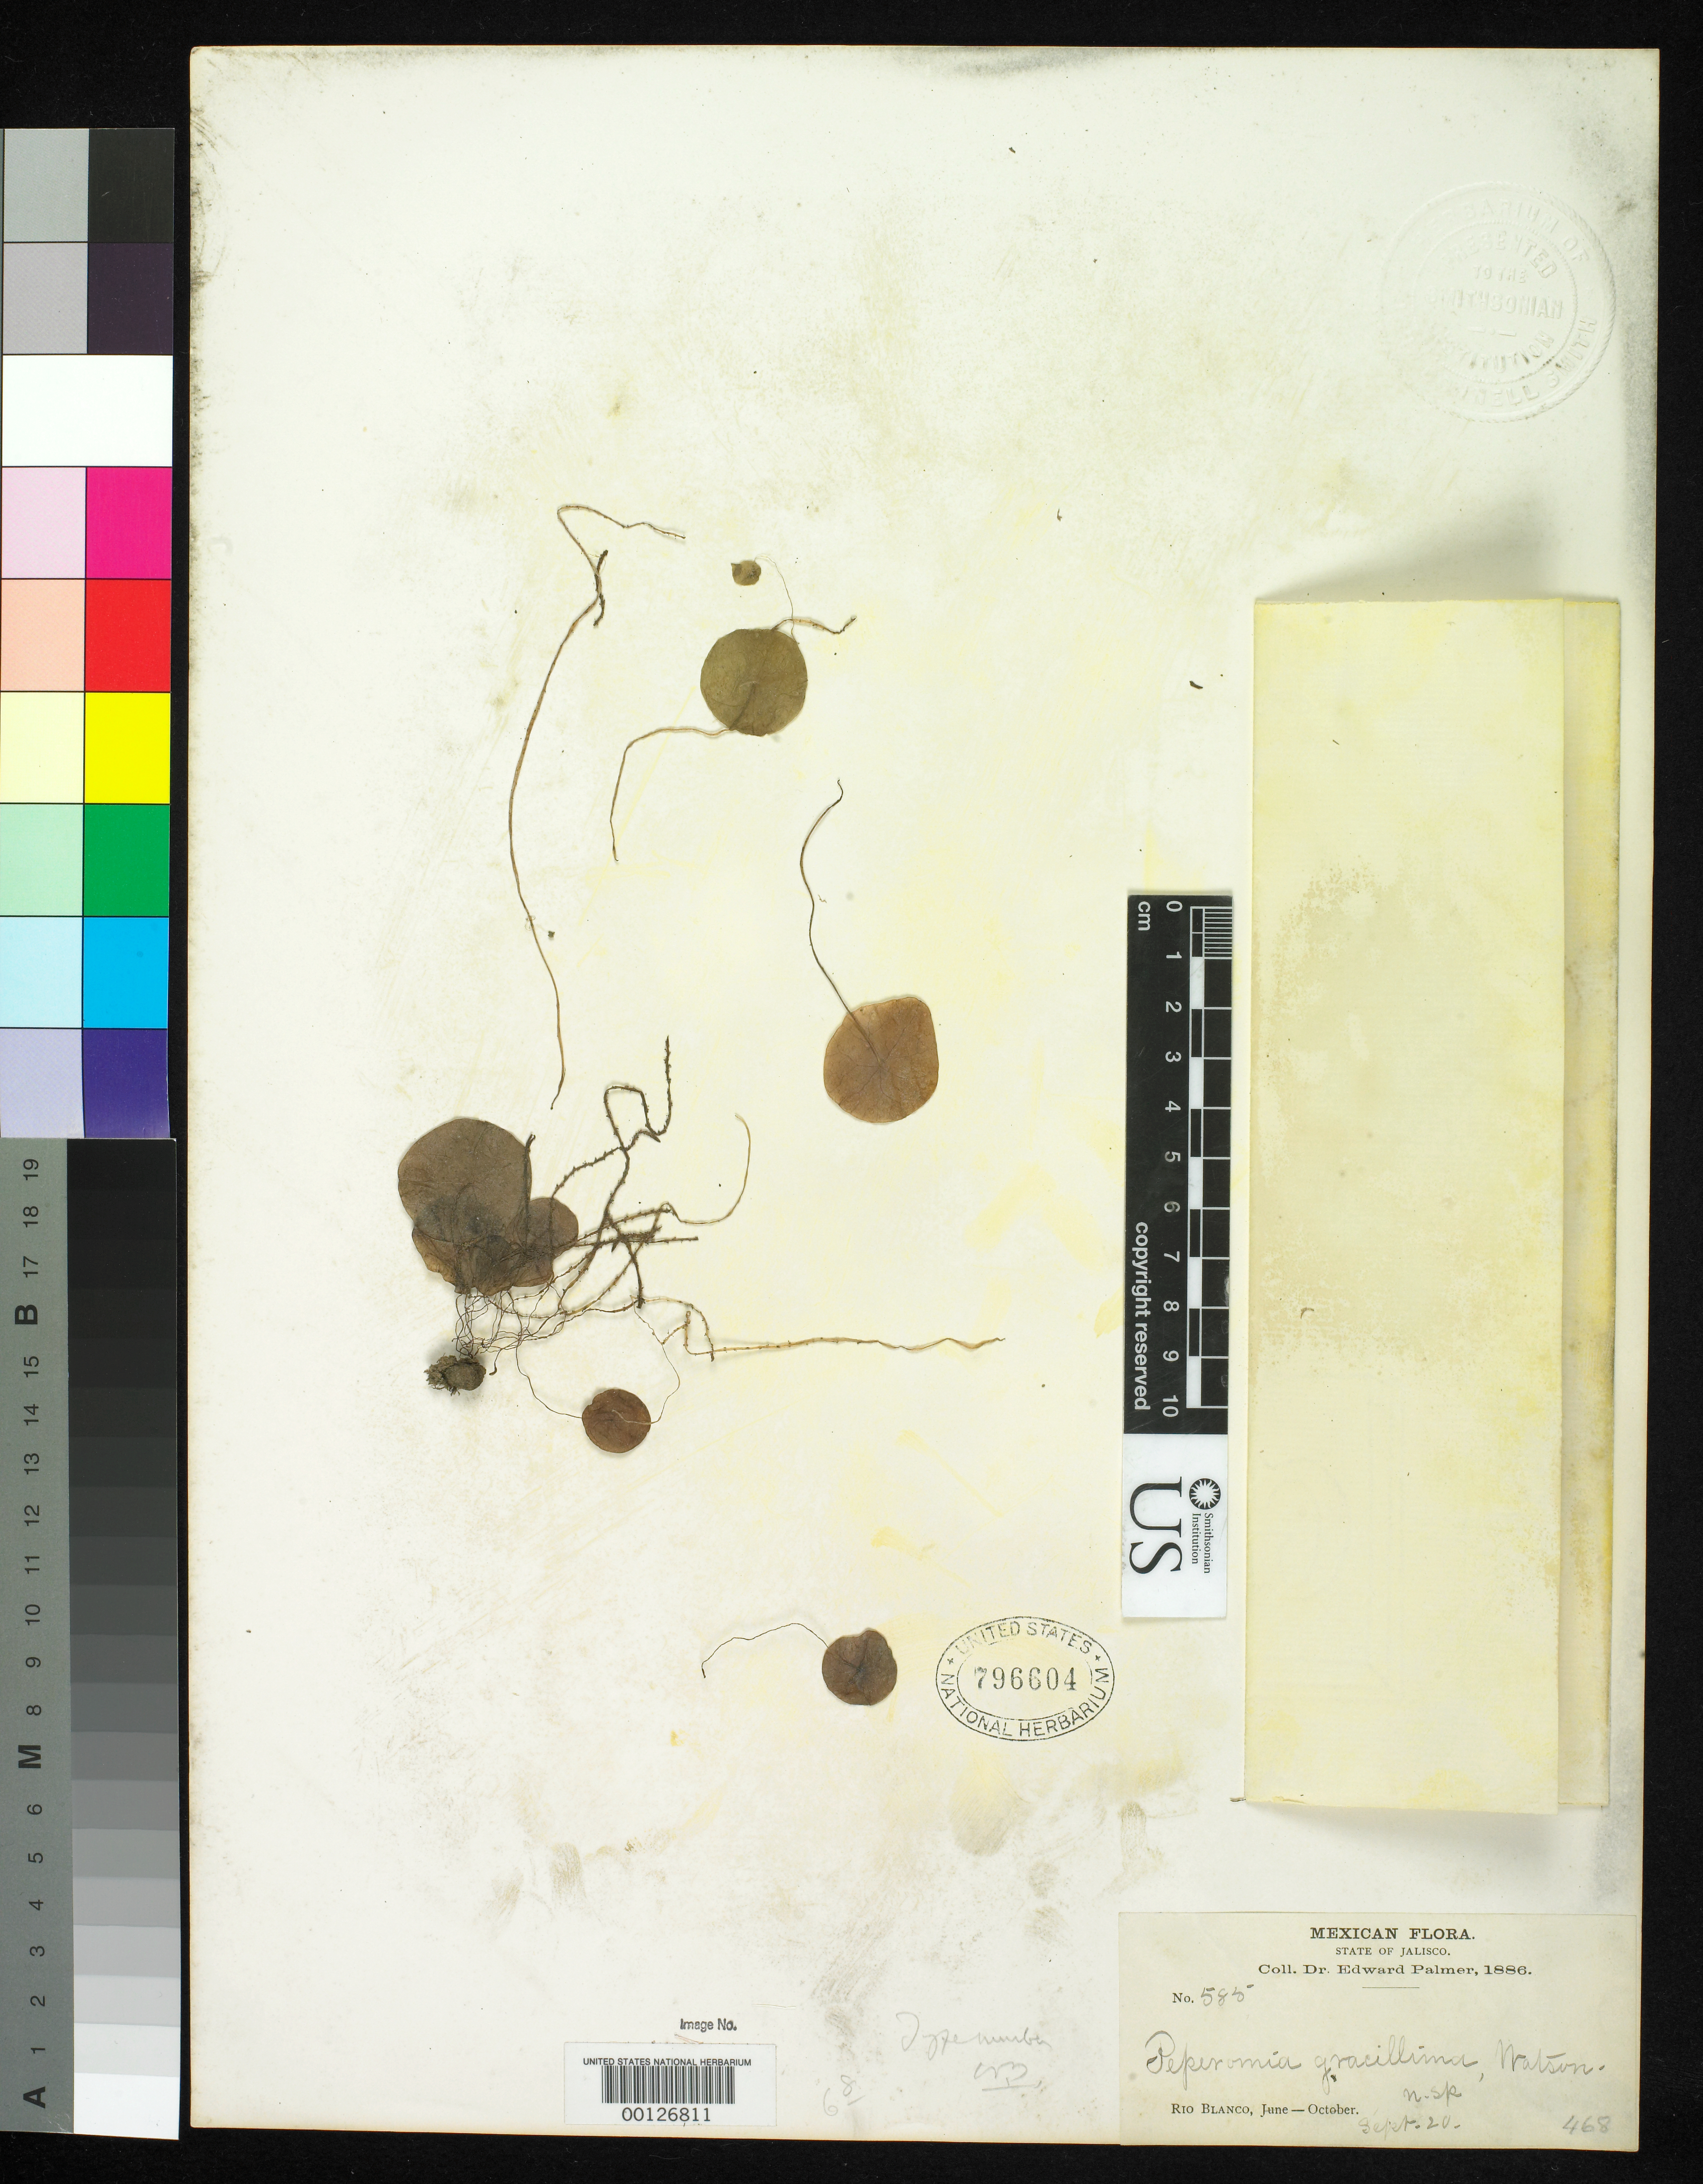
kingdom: Plantae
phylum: Tracheophyta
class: Magnoliopsida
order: Piperales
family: Piperaceae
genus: Peperomia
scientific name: Peperomia gracillima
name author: S. Watson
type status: Isotype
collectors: E. Palmer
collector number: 585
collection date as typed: Sep 1886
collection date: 1886-09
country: Mexico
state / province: Jalisco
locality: Rio Blanco.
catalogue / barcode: US 796604